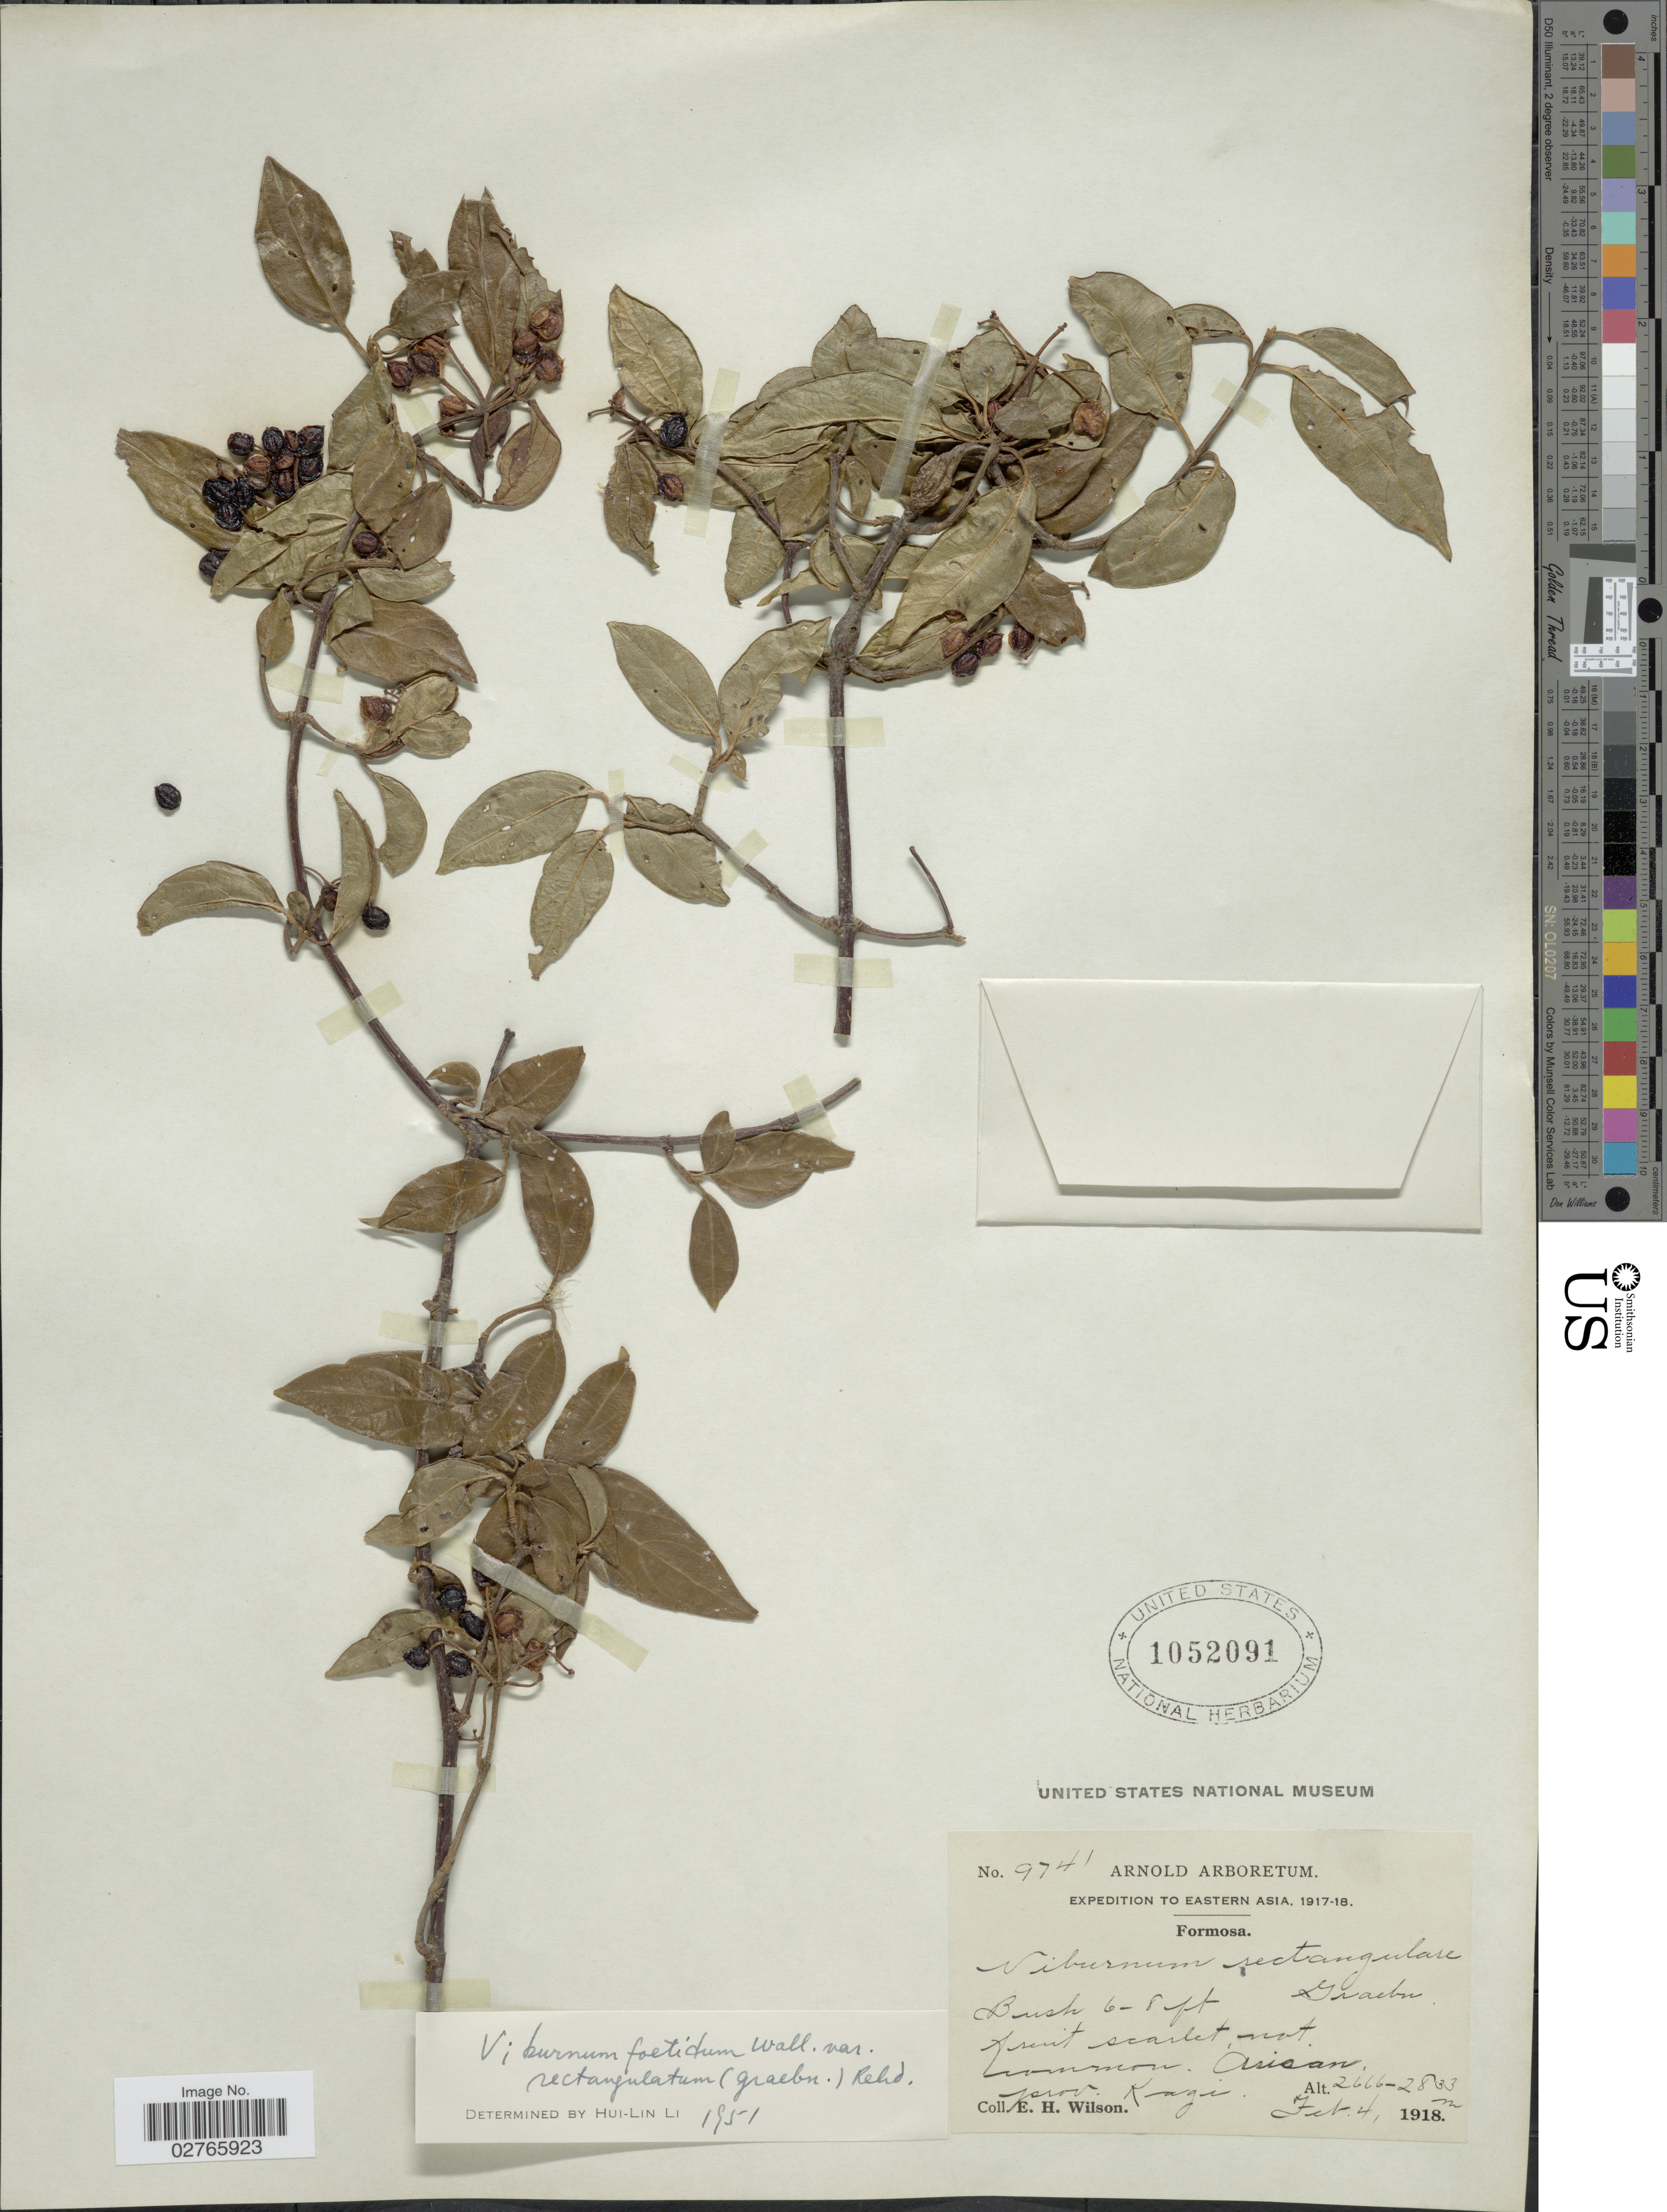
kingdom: Plantae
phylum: Tracheophyta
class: Magnoliopsida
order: Dipsacales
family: Viburnaceae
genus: Viburnum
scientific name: Viburnum foetidum var. rectangulatum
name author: Rehder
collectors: E. Wilson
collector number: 9741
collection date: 1918-02-04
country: Taiwan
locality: Eastern Asia. Formosa. Arisan. Prov. Kagi.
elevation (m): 2666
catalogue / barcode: US 1052091